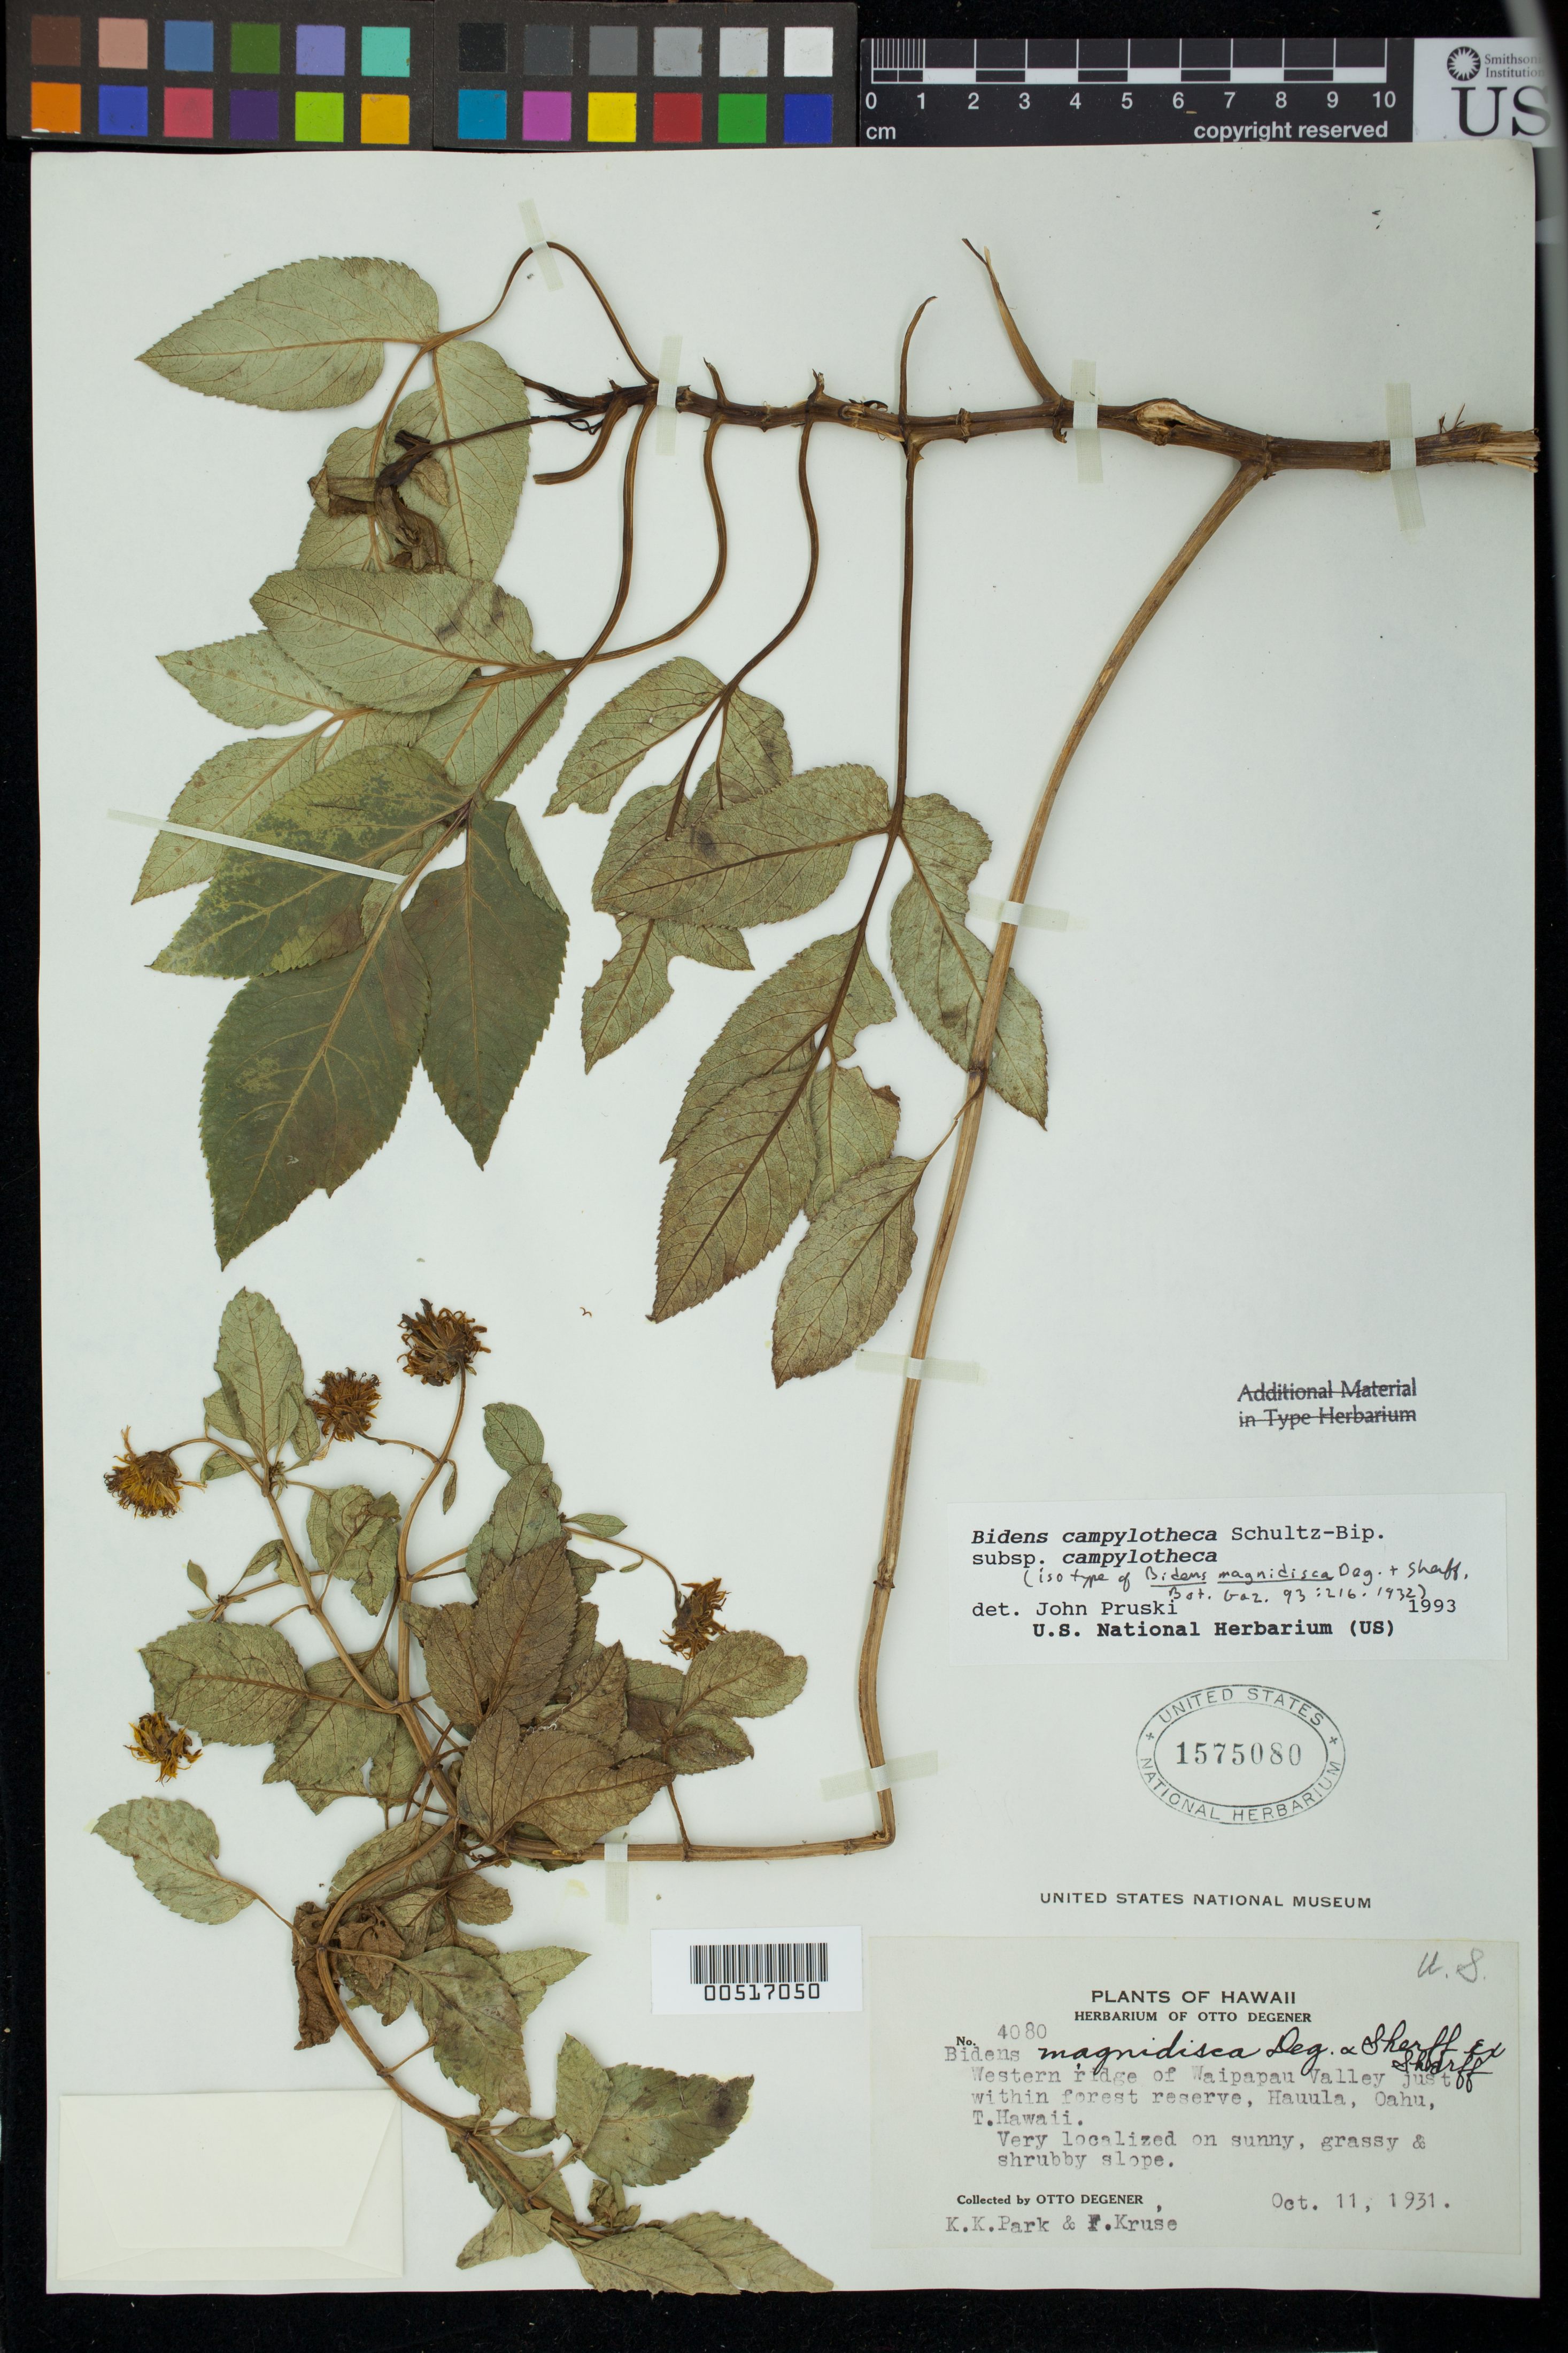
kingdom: Plantae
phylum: Tracheophyta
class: Magnoliopsida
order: Asterales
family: Asteraceae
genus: Bidens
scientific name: Bidens magnidisca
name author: O. Deg. & Sherff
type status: Isotype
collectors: O. Degener, K. Park & F. Kruse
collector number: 4080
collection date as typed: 11 Oct 1931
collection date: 1931-10-11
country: United States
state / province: Hawaii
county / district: Honolulu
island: Oahu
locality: Western ridge of Waipapau Valley just within forest reserve, Hauula, Oahu, T. Hawaii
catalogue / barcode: US 1575080